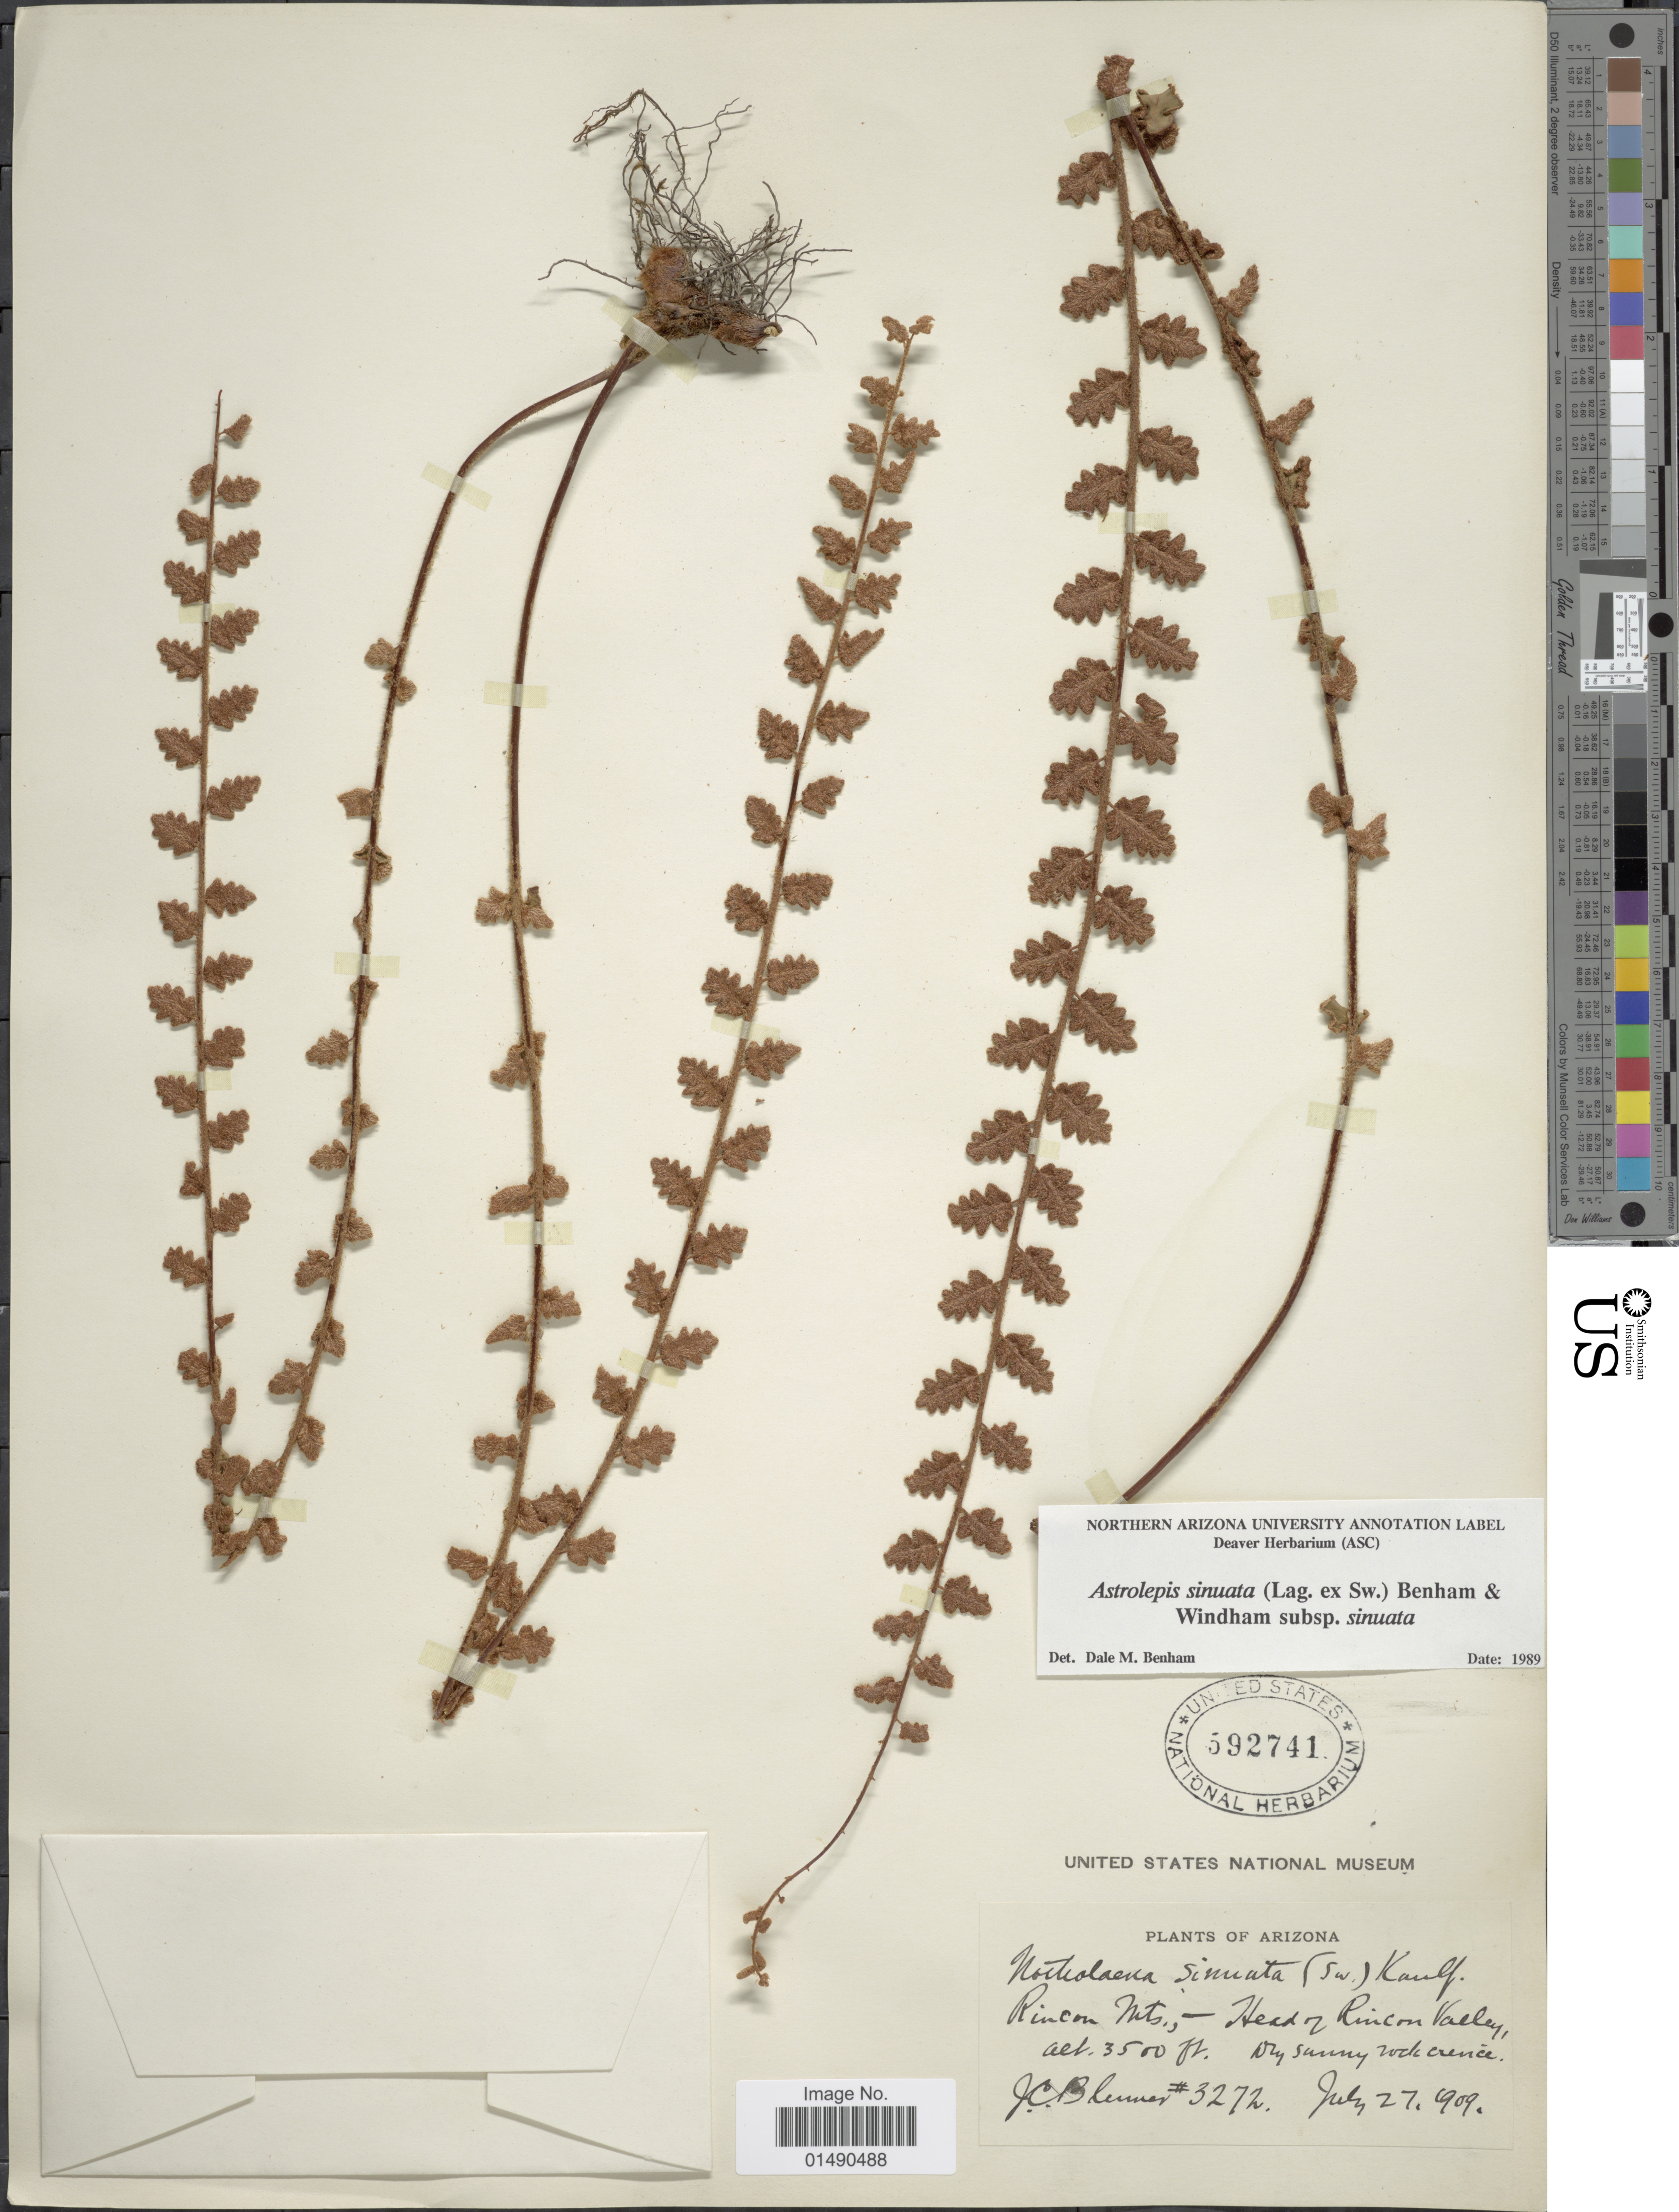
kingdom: Plantae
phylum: Tracheophyta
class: Polypodiopsida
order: Polypodiales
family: Pteridaceae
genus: Astrolepis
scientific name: Astrolepis sinuata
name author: (Lag. ex Sw.) D.M. Benham & Windham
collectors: J. C. Blumer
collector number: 3272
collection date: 1909-07-27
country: United States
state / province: Arizona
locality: Rincon Mts., West of Rincon Valley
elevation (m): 1067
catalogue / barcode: US 592741